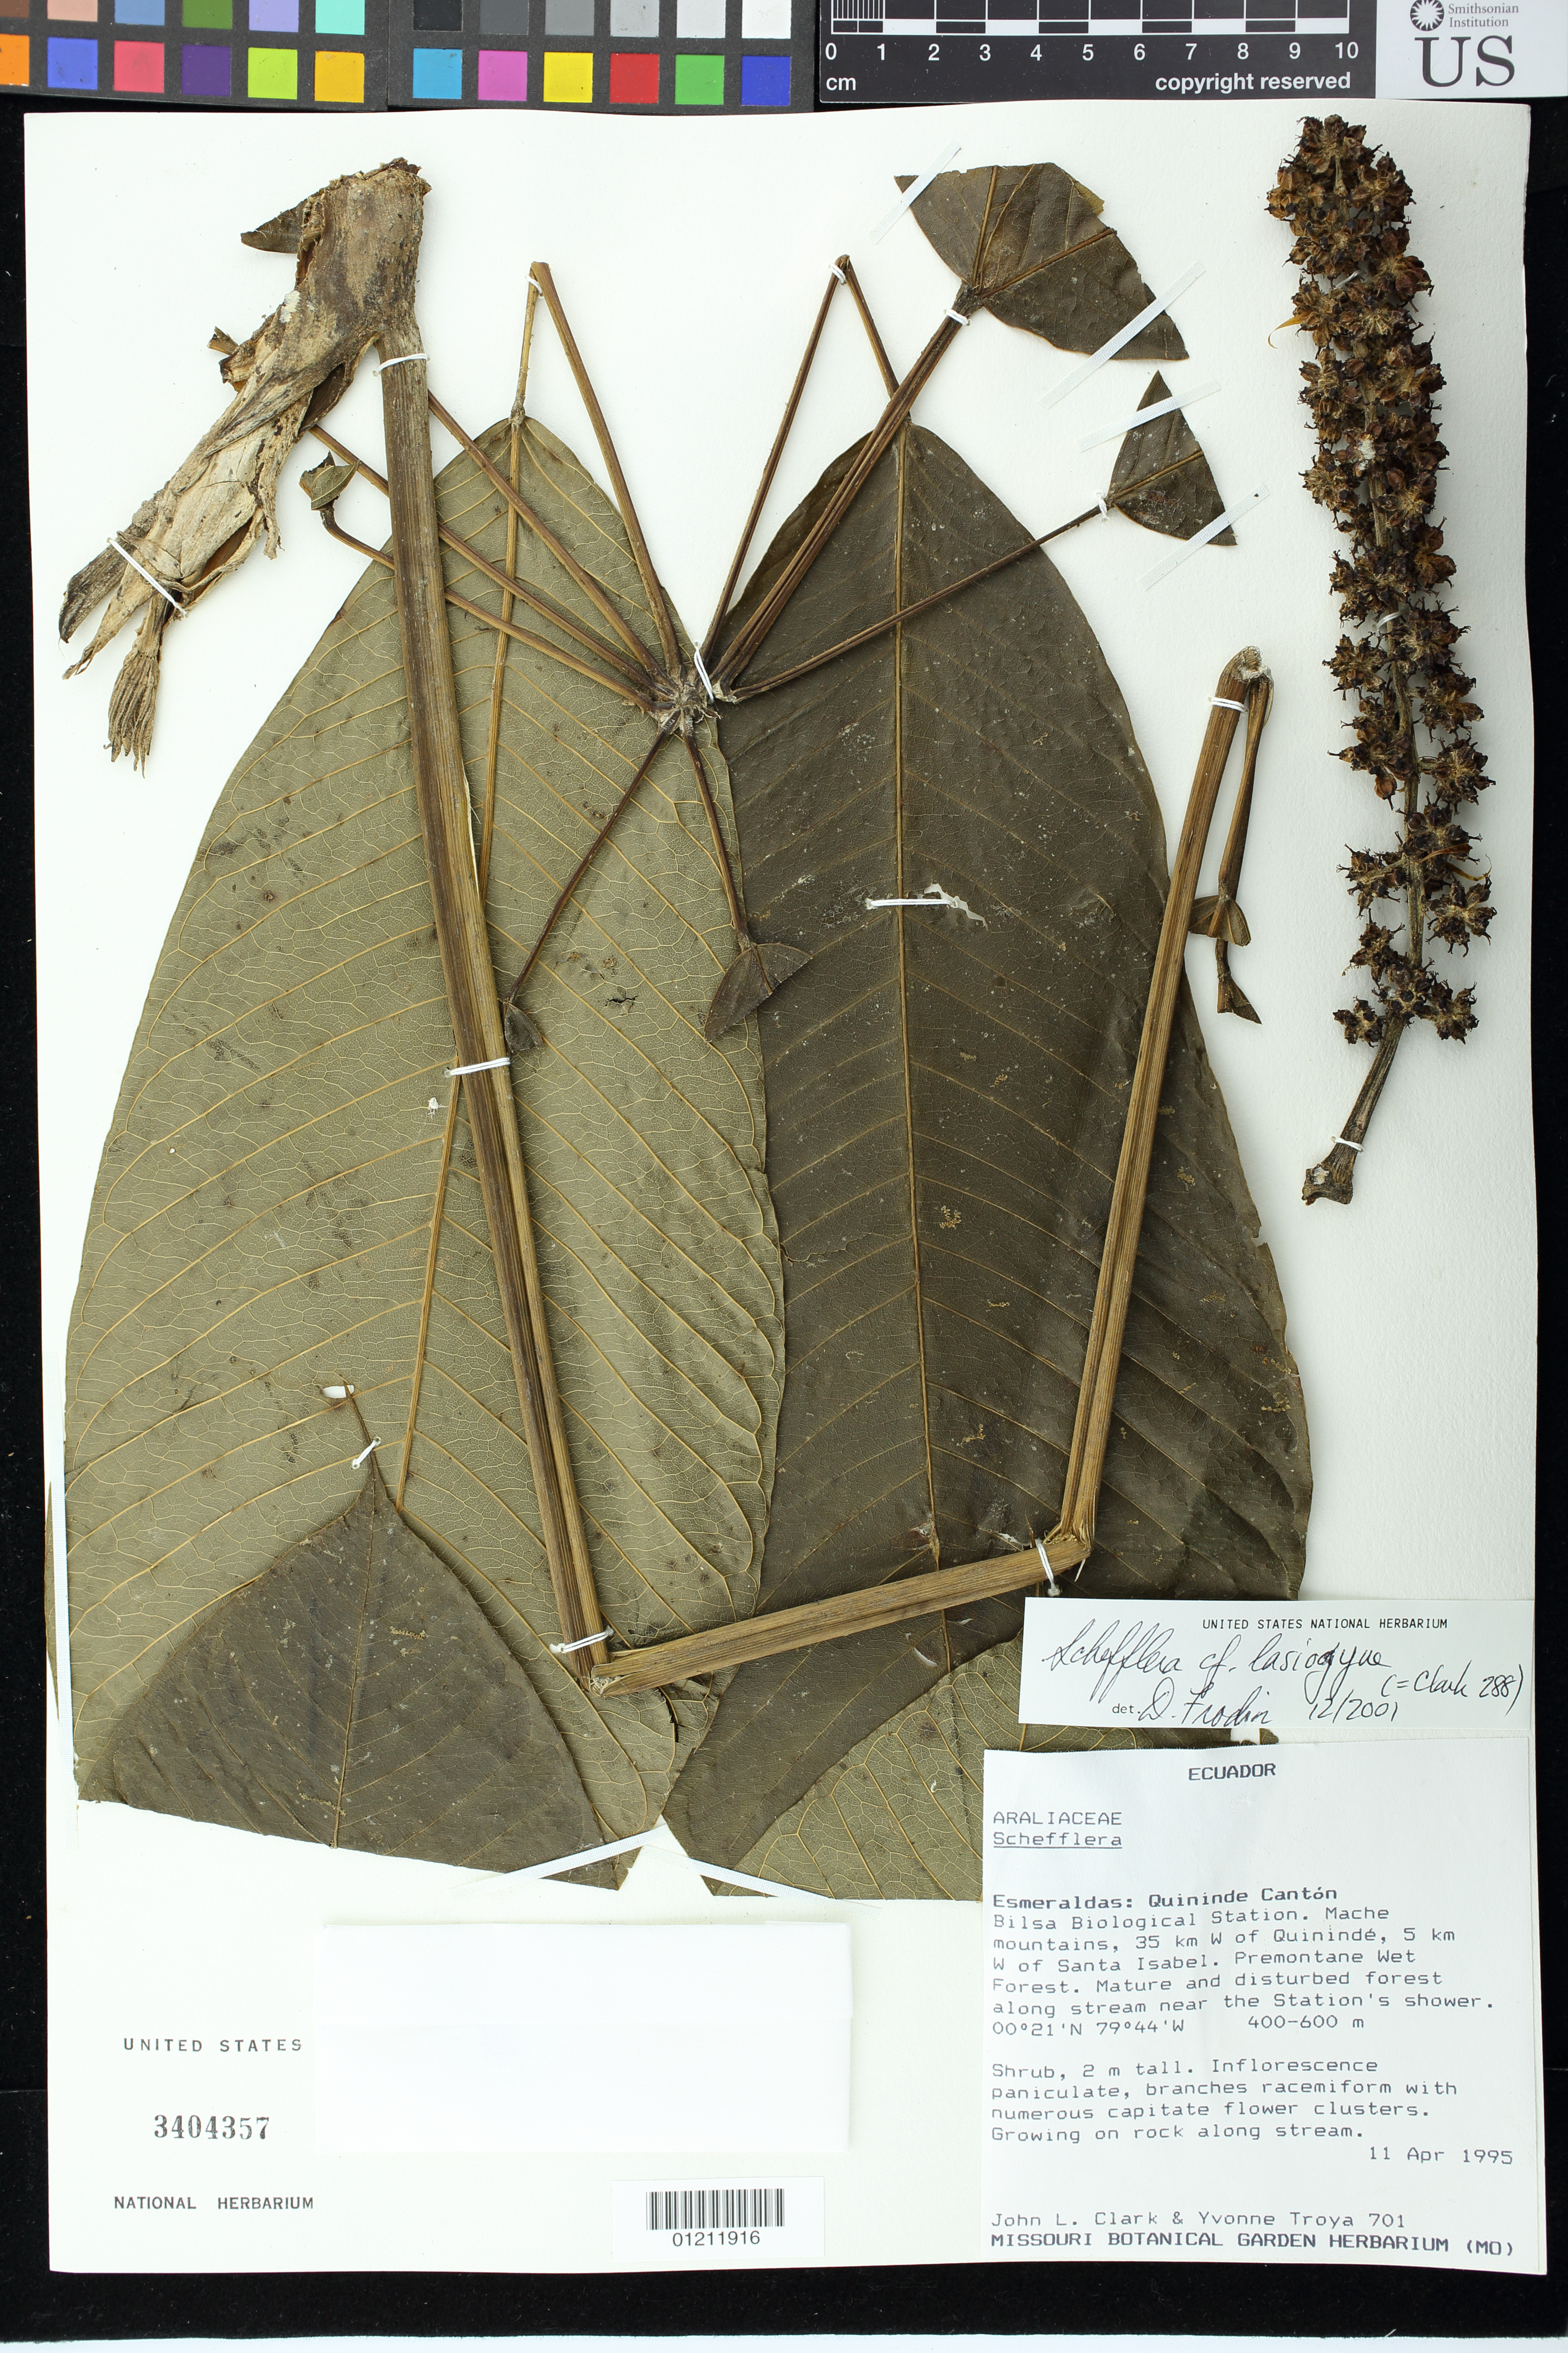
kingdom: Plantae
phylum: Tracheophyta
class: Magnoliopsida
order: Apiales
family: Araliaceae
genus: Schefflera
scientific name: Schefflera lasiogyne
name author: Harms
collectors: J. L. Clark & Y. Troya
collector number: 701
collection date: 1995-04-11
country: Ecuador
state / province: Esmeraldas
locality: Esmeraldas: Quininde Cantón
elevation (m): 400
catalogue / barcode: US 3404357